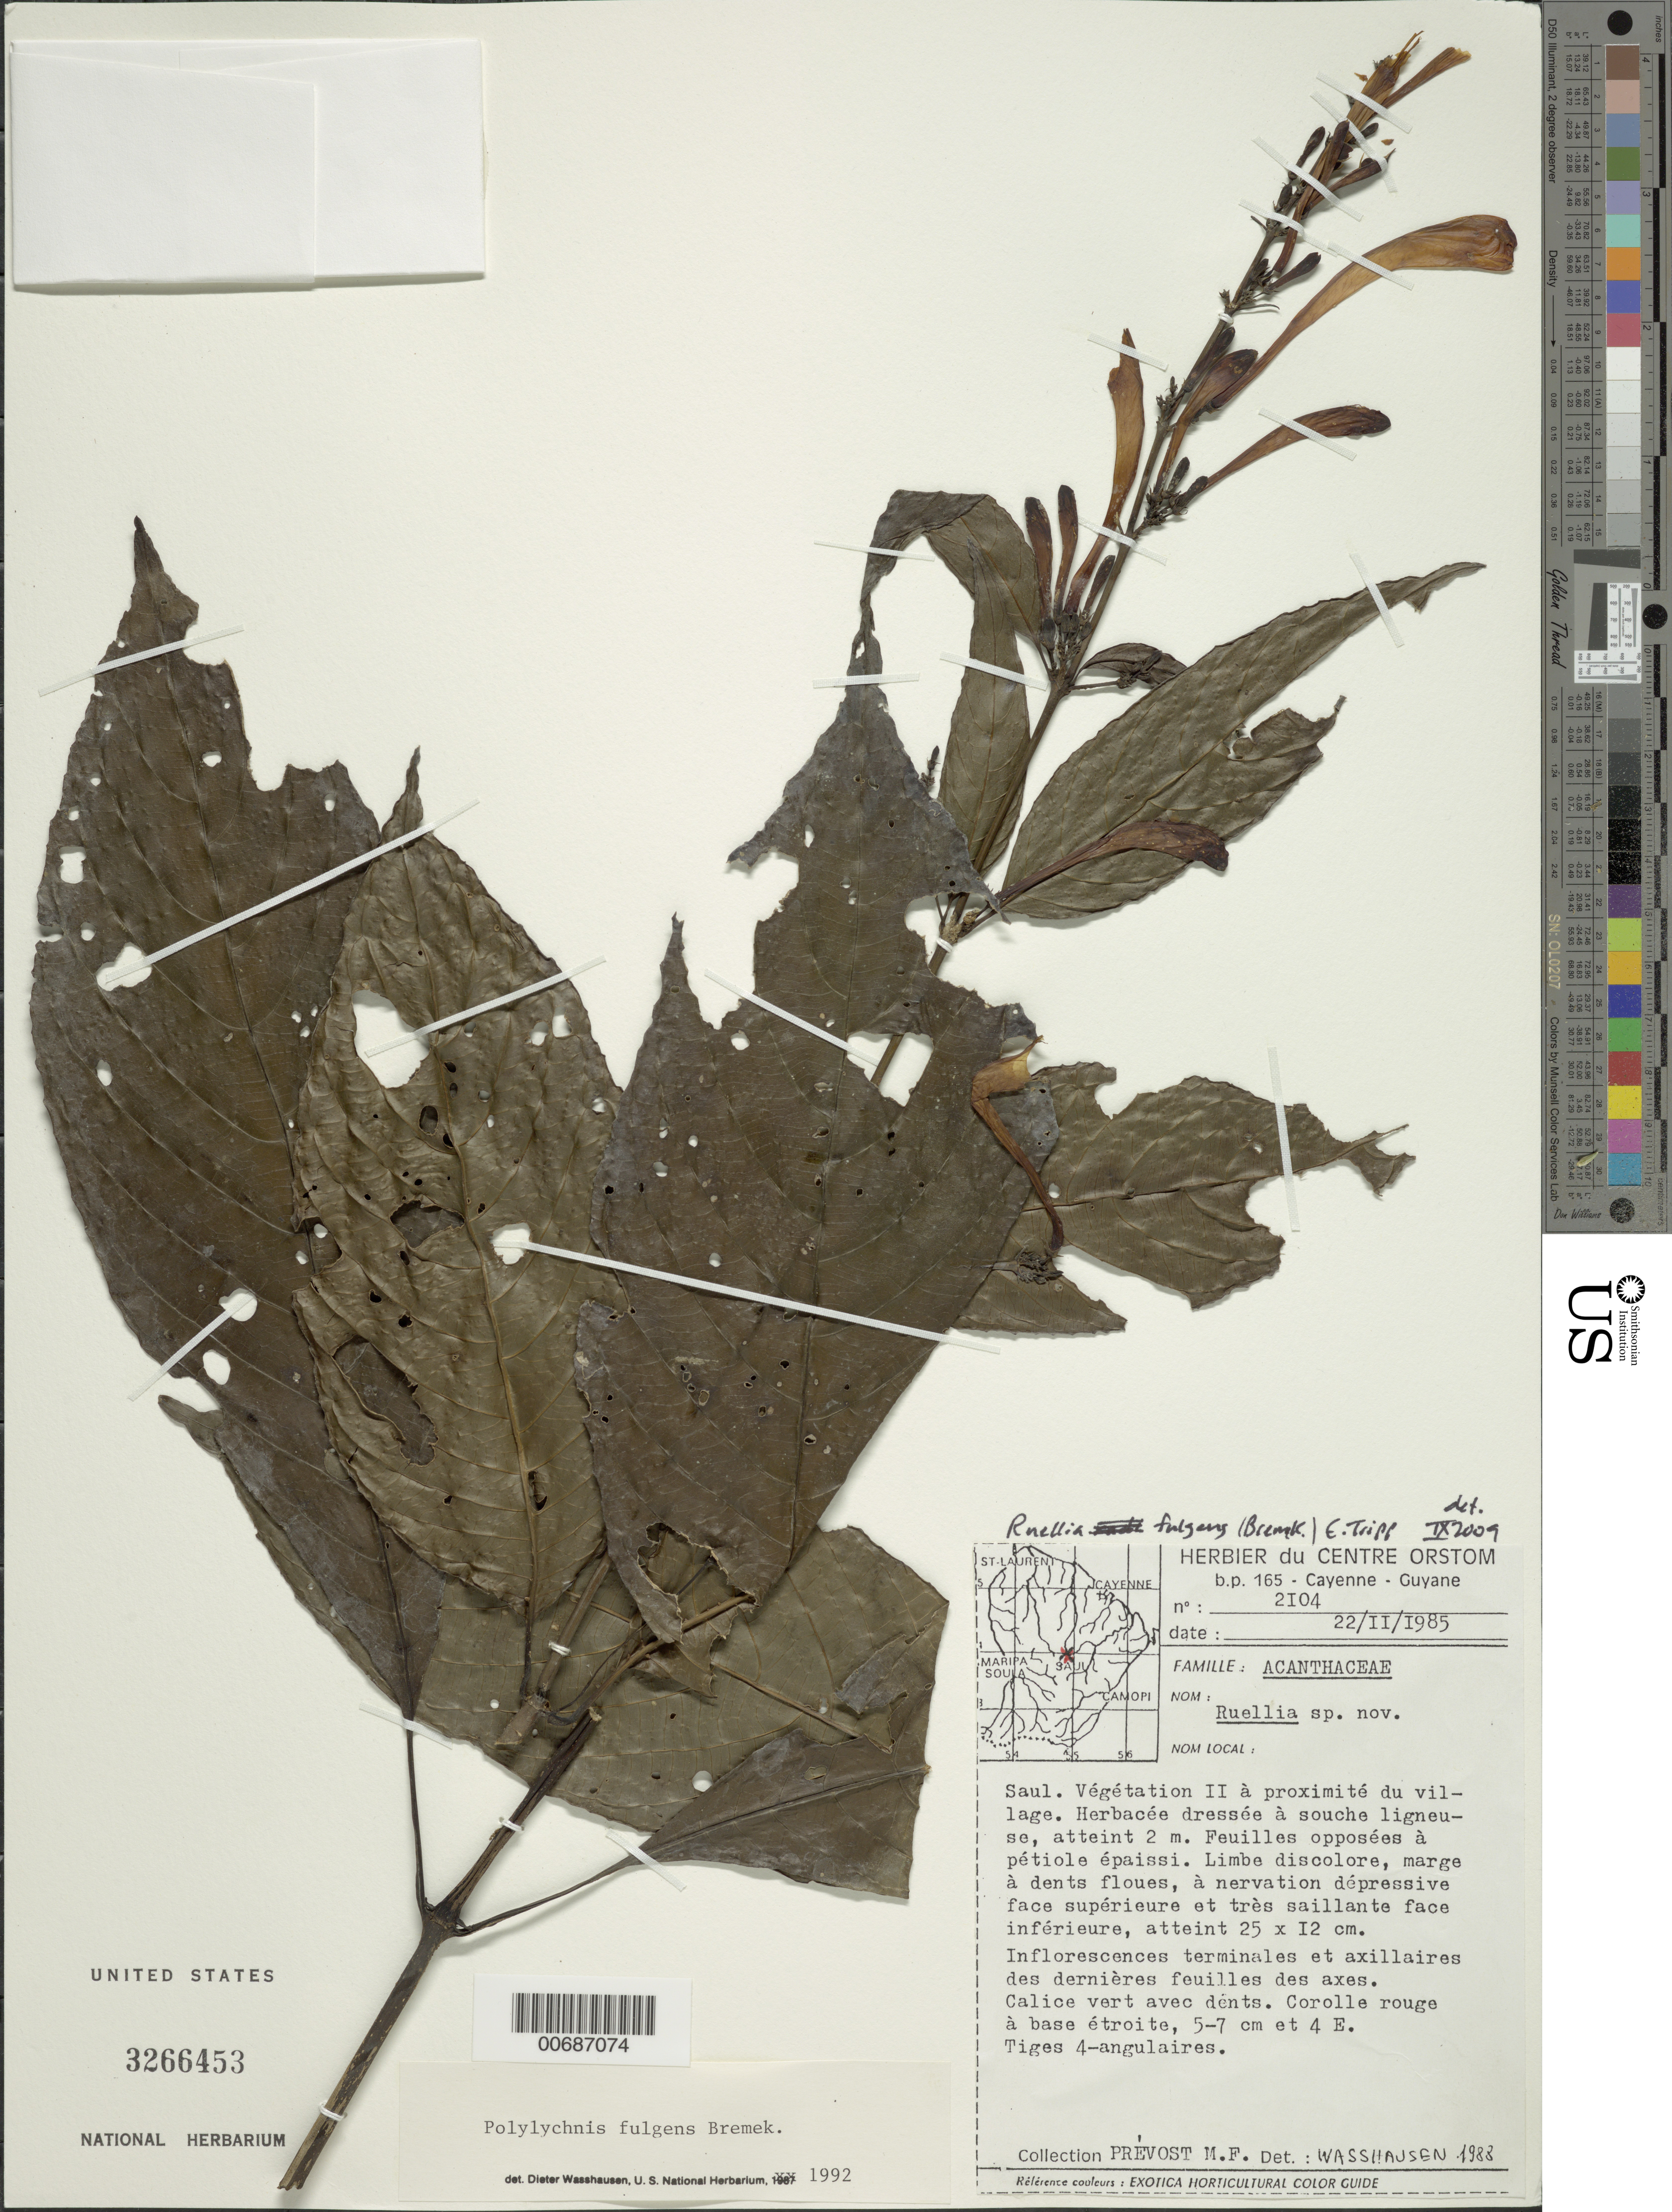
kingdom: Plantae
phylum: Tracheophyta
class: Magnoliopsida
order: Lamiales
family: Acanthaceae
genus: Polylychnis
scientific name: Polylychnis fulgens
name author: Bremek.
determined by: Wasshausen, Dieter C., (BOT), Smithsonian Institution - National Museum of Natural History (UNITED STATES)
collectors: M.-F. Prévost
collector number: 2104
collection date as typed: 22-Feb-85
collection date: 1985-02-22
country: French Guiana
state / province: Saint-Laurent-du-Maroni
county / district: Saül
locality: Saül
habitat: Secondary vegetation near village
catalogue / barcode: US 3266453